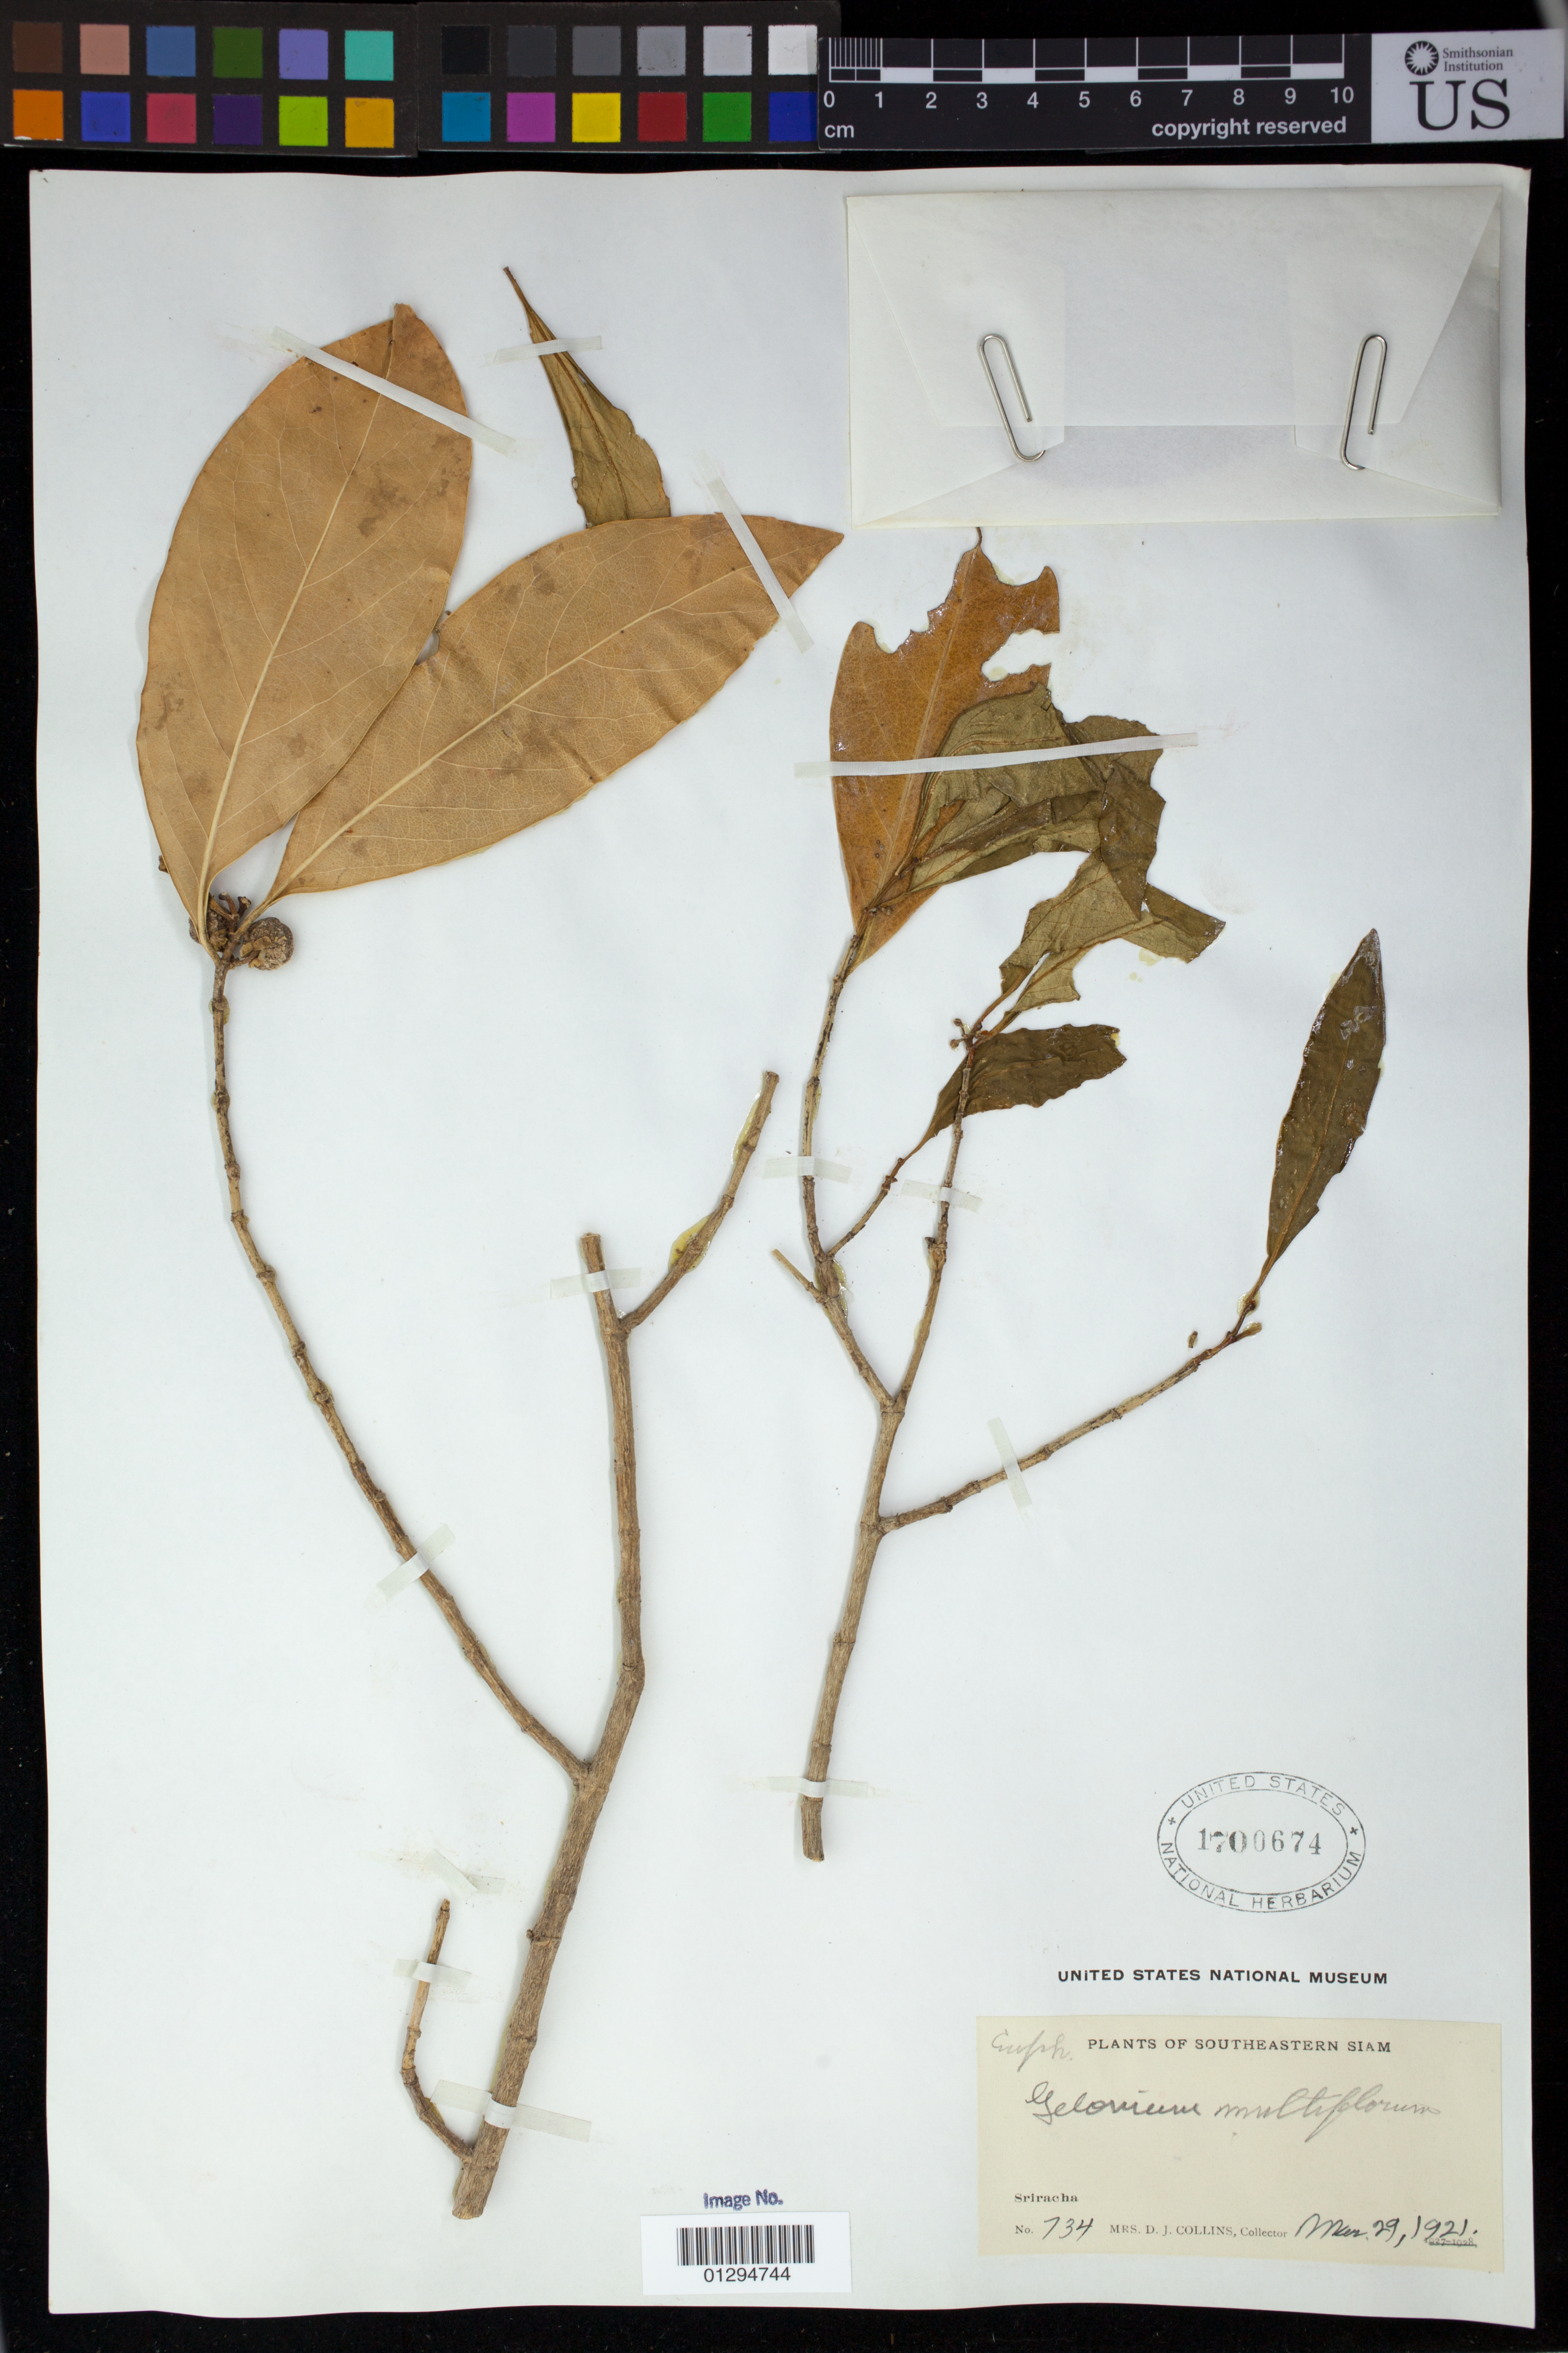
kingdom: Plantae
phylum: Tracheophyta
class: Magnoliopsida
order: Malpighiales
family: Euphorbiaceae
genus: Gelonium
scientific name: Gelonium multiflorum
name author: A. Juss.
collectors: Mrs. D. J. Collins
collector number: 734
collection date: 1921-03-29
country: Thailand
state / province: Chon Buri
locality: Sriracha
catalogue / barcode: US 1700674